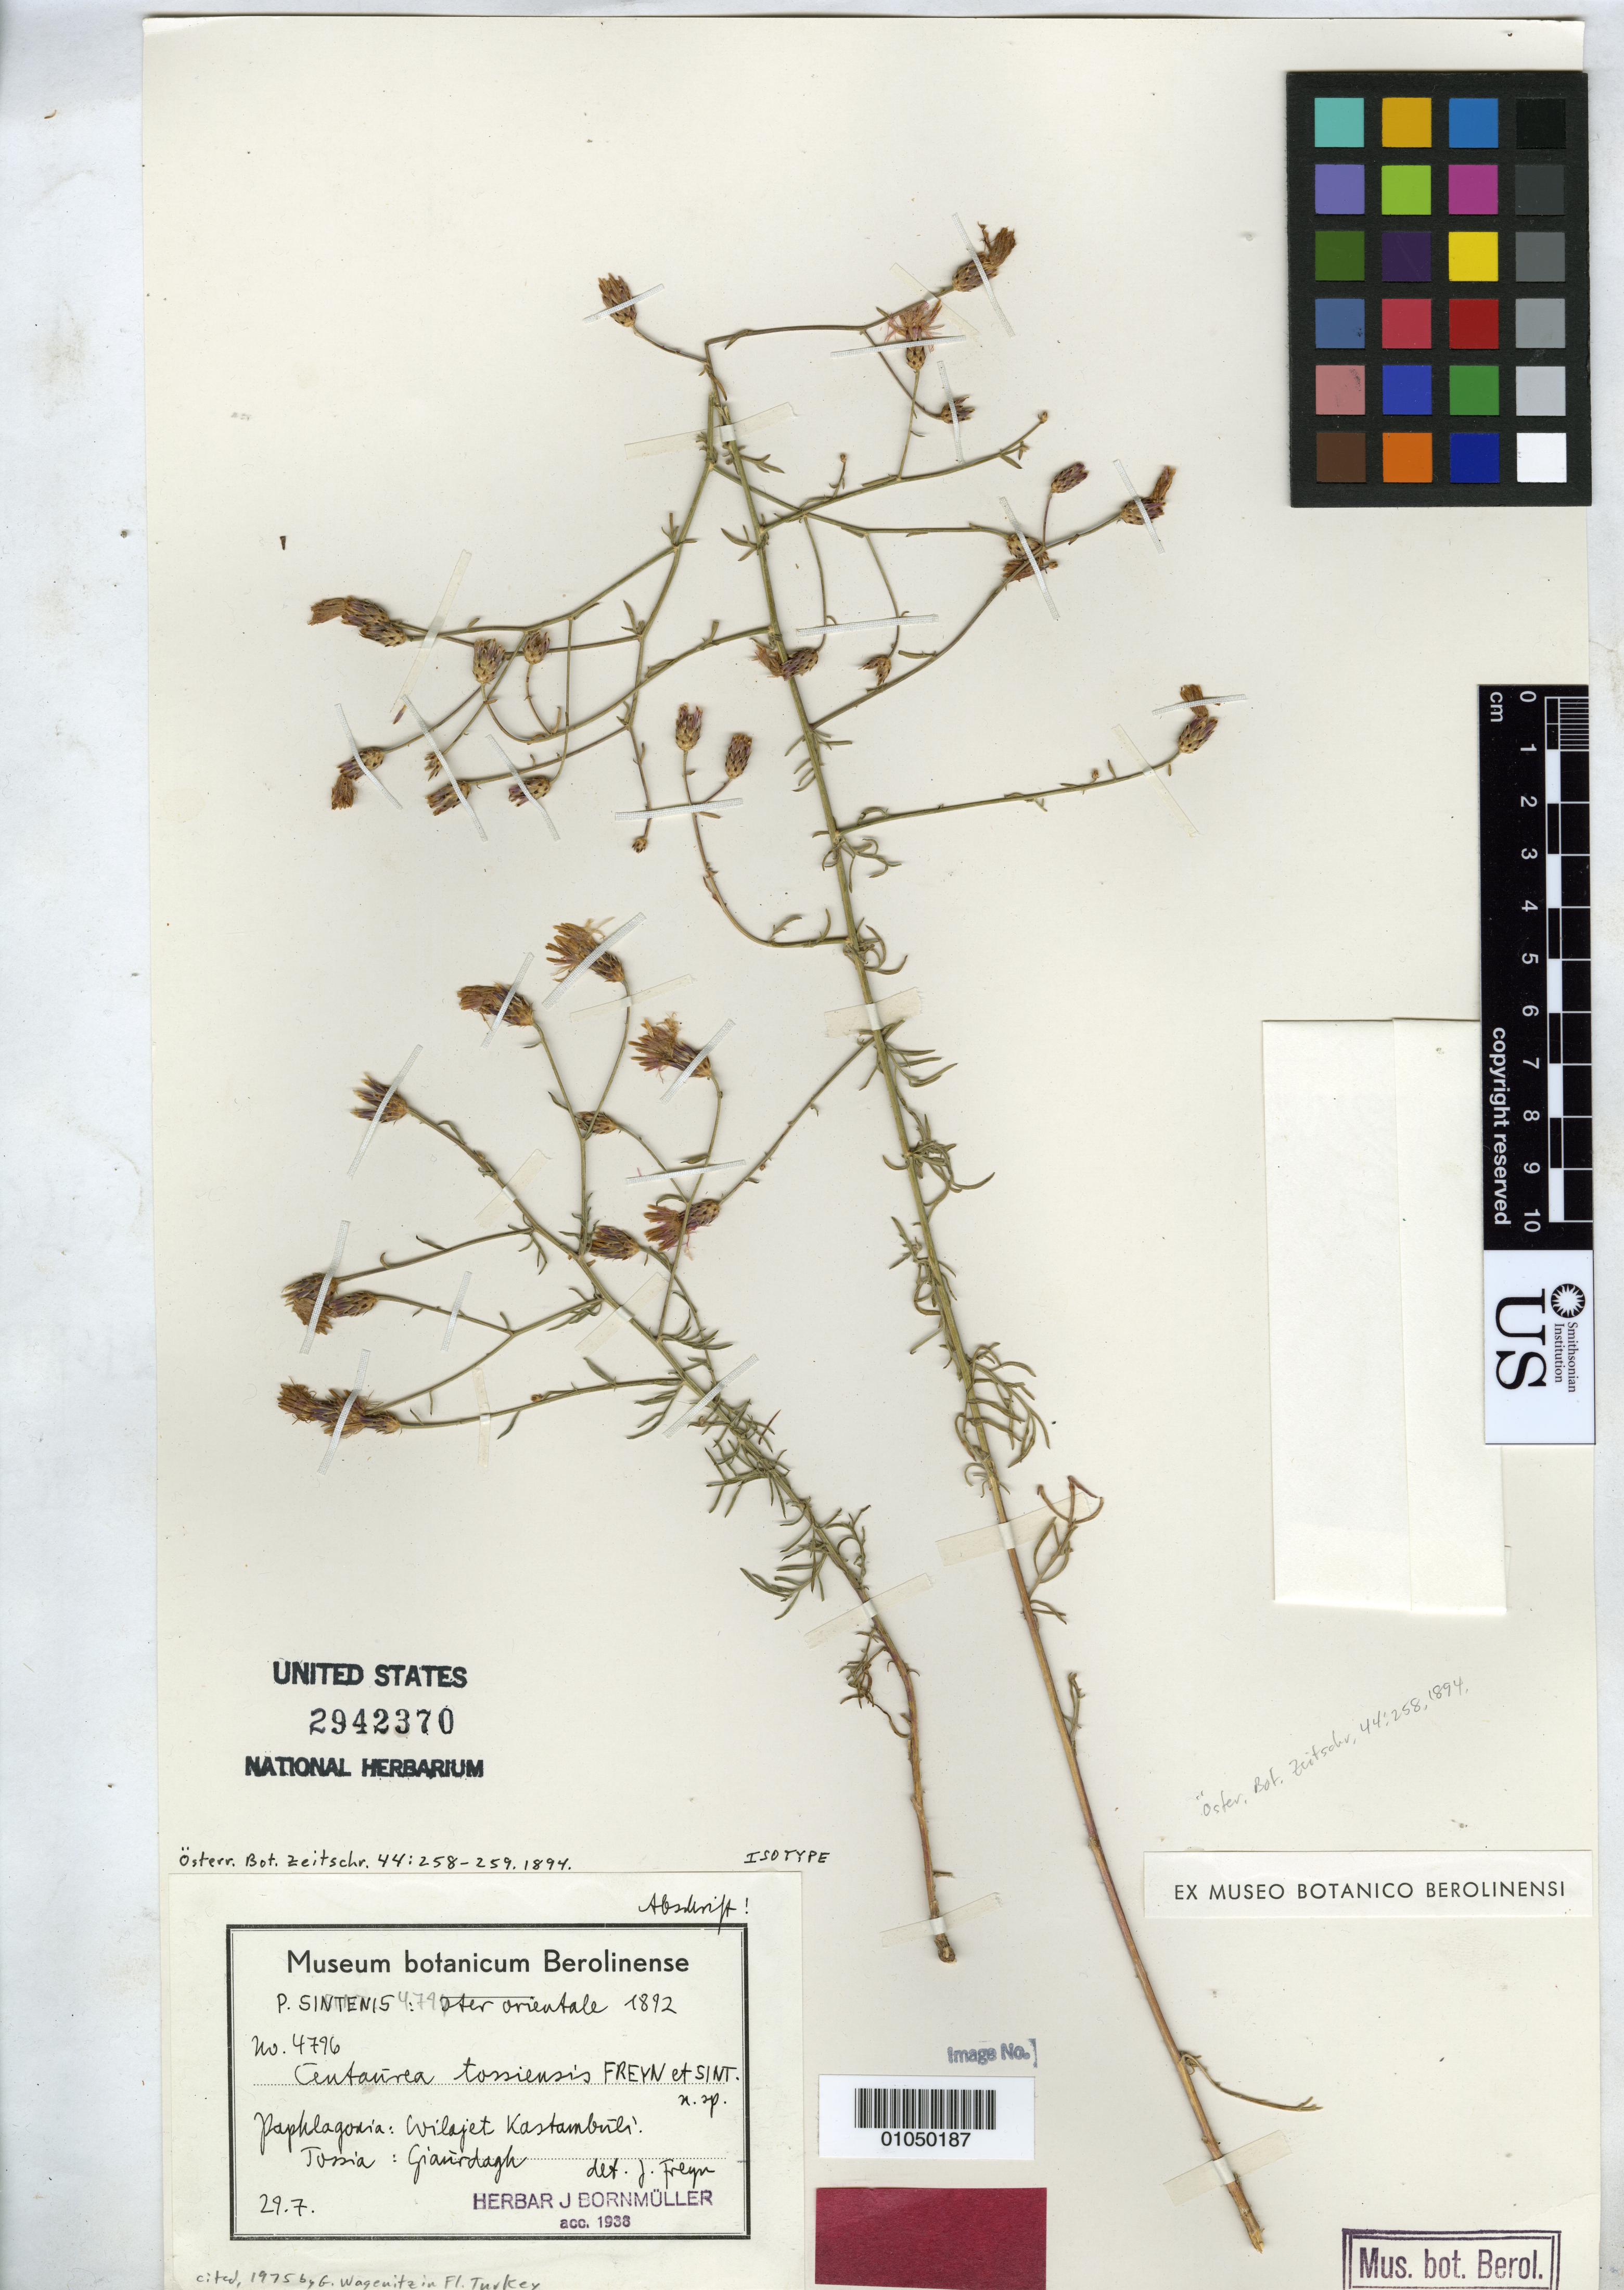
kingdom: Plantae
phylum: Tracheophyta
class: Magnoliopsida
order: Asterales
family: Asteraceae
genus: Centaurea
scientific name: Centaurea tossiensis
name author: Freyn & Sint. in Freyn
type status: Isotype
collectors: P. Sintenis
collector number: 4796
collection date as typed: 29 Jul 1892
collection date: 1892-07-29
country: Turkey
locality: Paphlagonia: Wilajet Kastambuli, Tossia, Giaurdagh.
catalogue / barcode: US 2942370